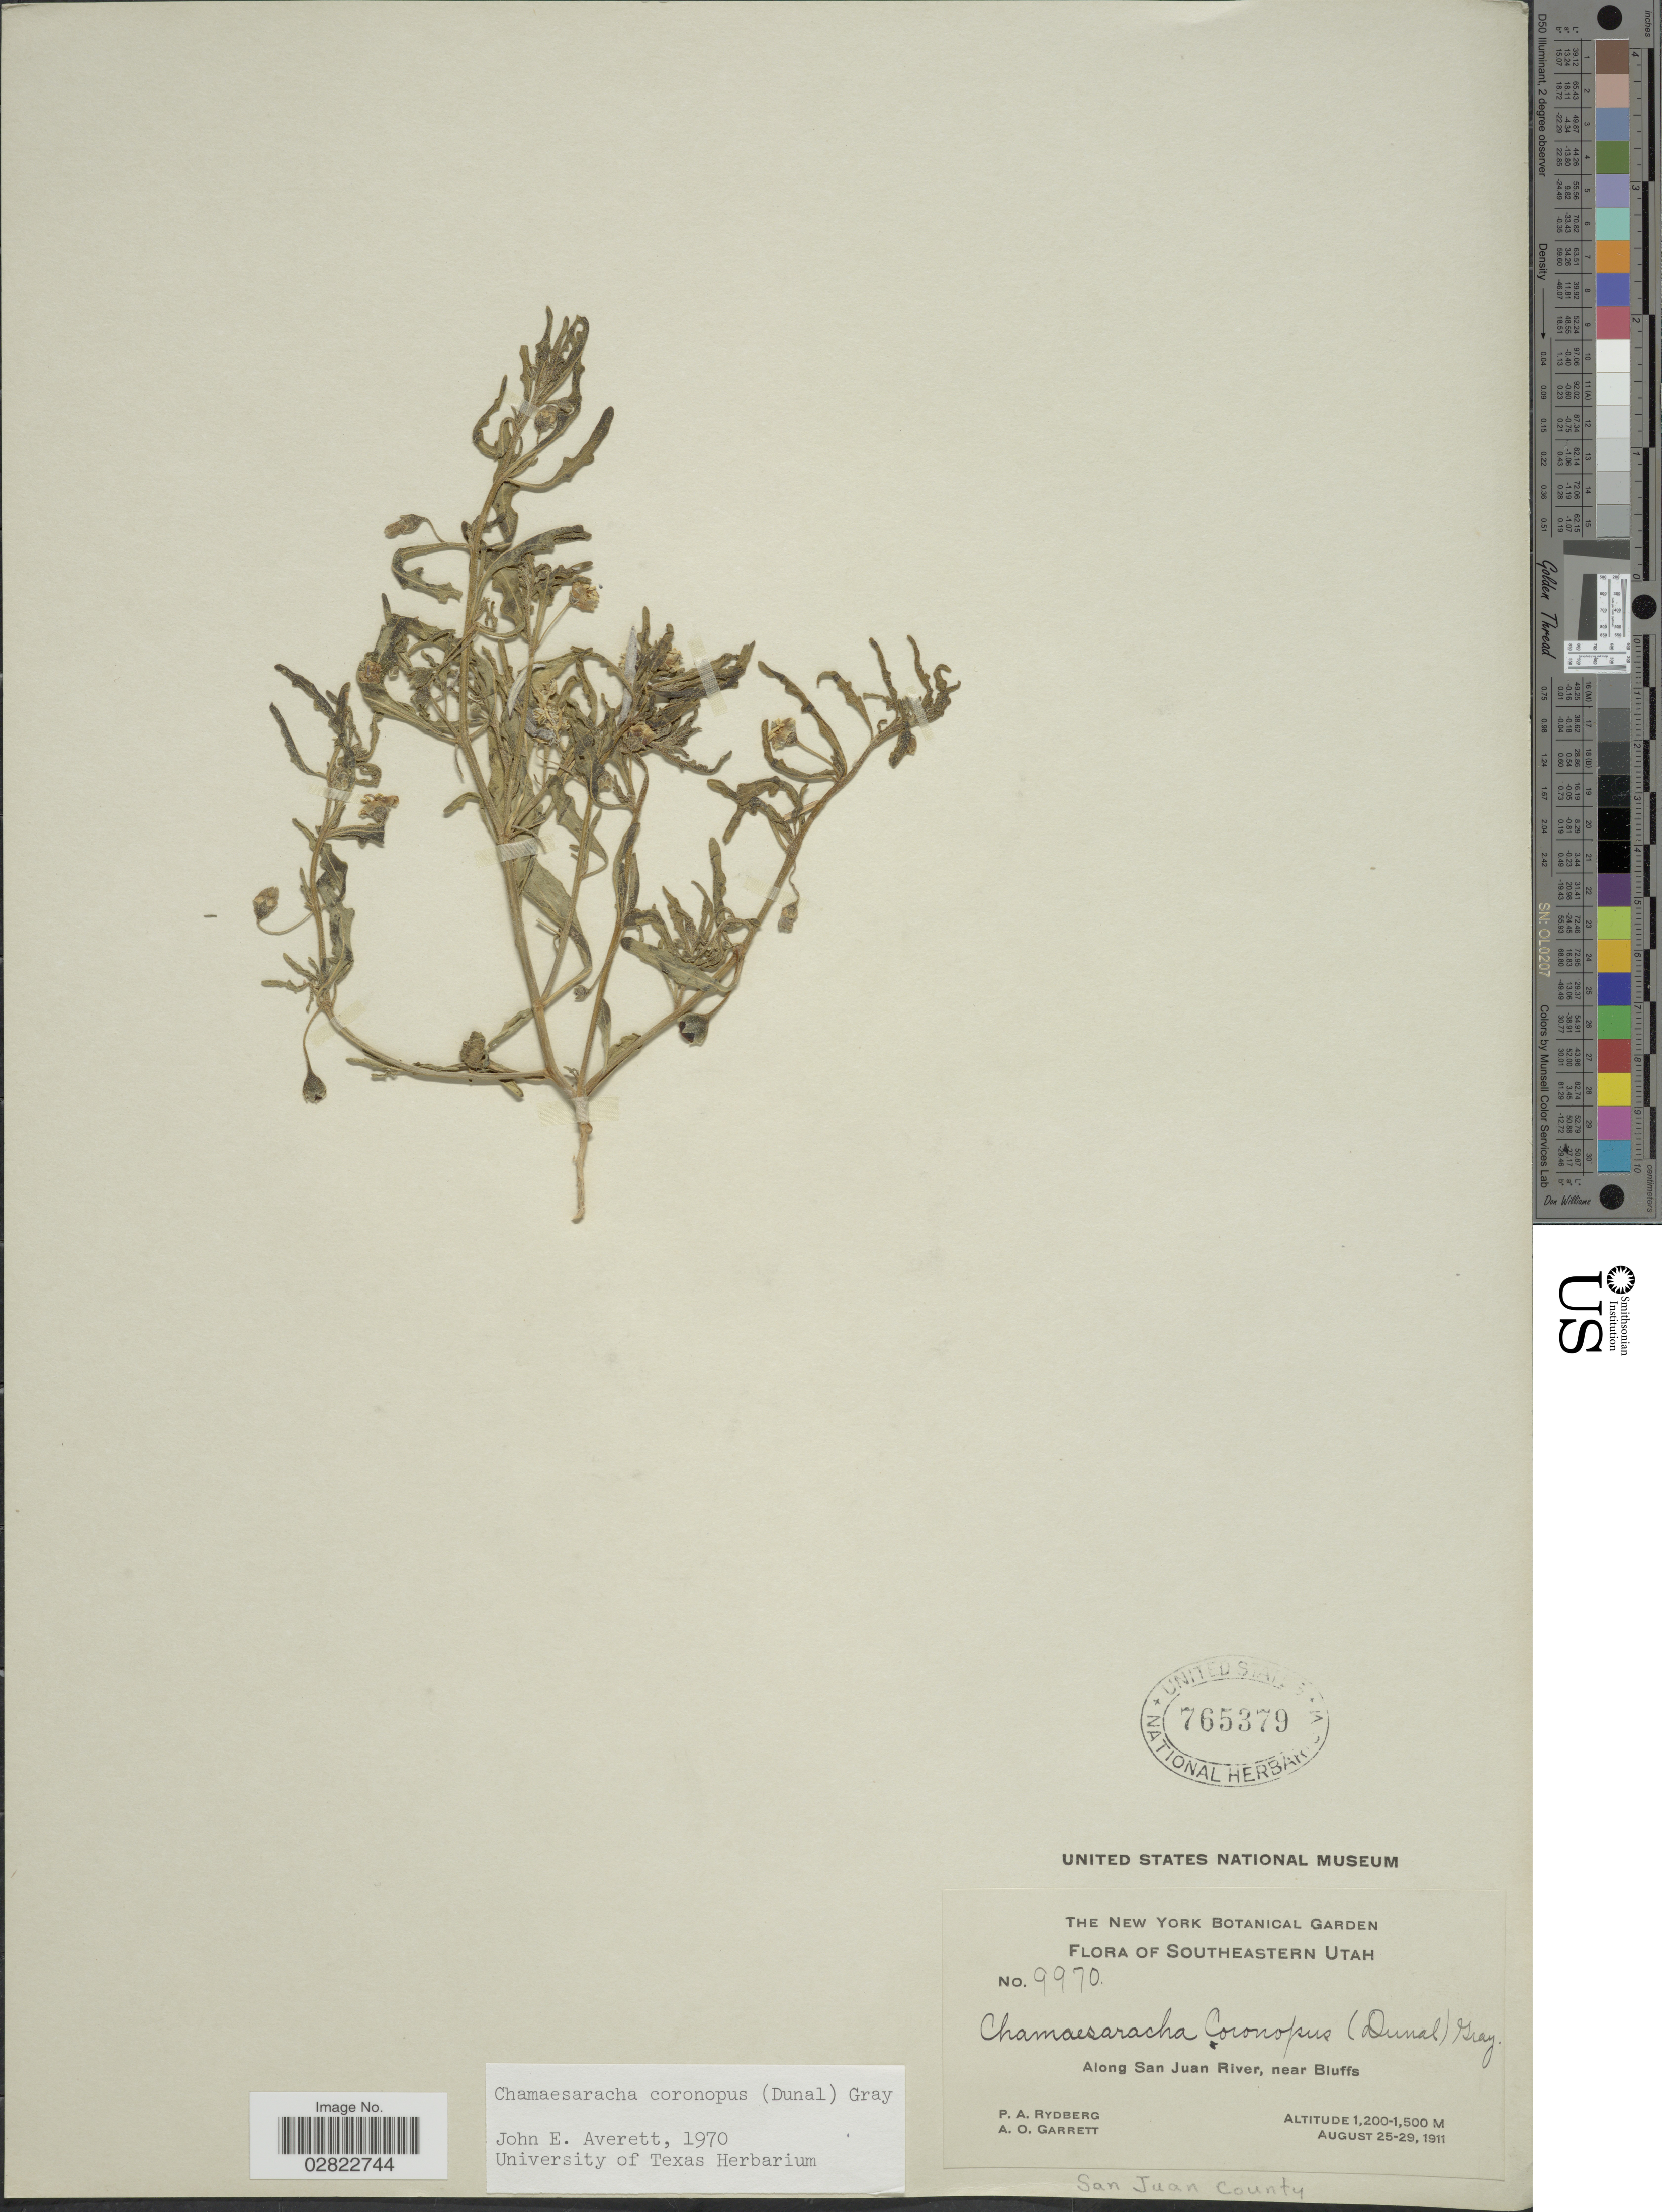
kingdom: Plantae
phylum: Tracheophyta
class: Magnoliopsida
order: Solanales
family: Solanaceae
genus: Chamaesaracha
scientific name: Chamaesaracha coronopus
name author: (Dunal) A. Gray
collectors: P. A. Rydberg & A. O. Garrett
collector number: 9970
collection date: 1911-08-25/1911-08-29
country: United States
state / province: Utah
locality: Southeastern Utah, Along San Juan River, near Bluffs.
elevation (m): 1200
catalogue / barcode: US 765379